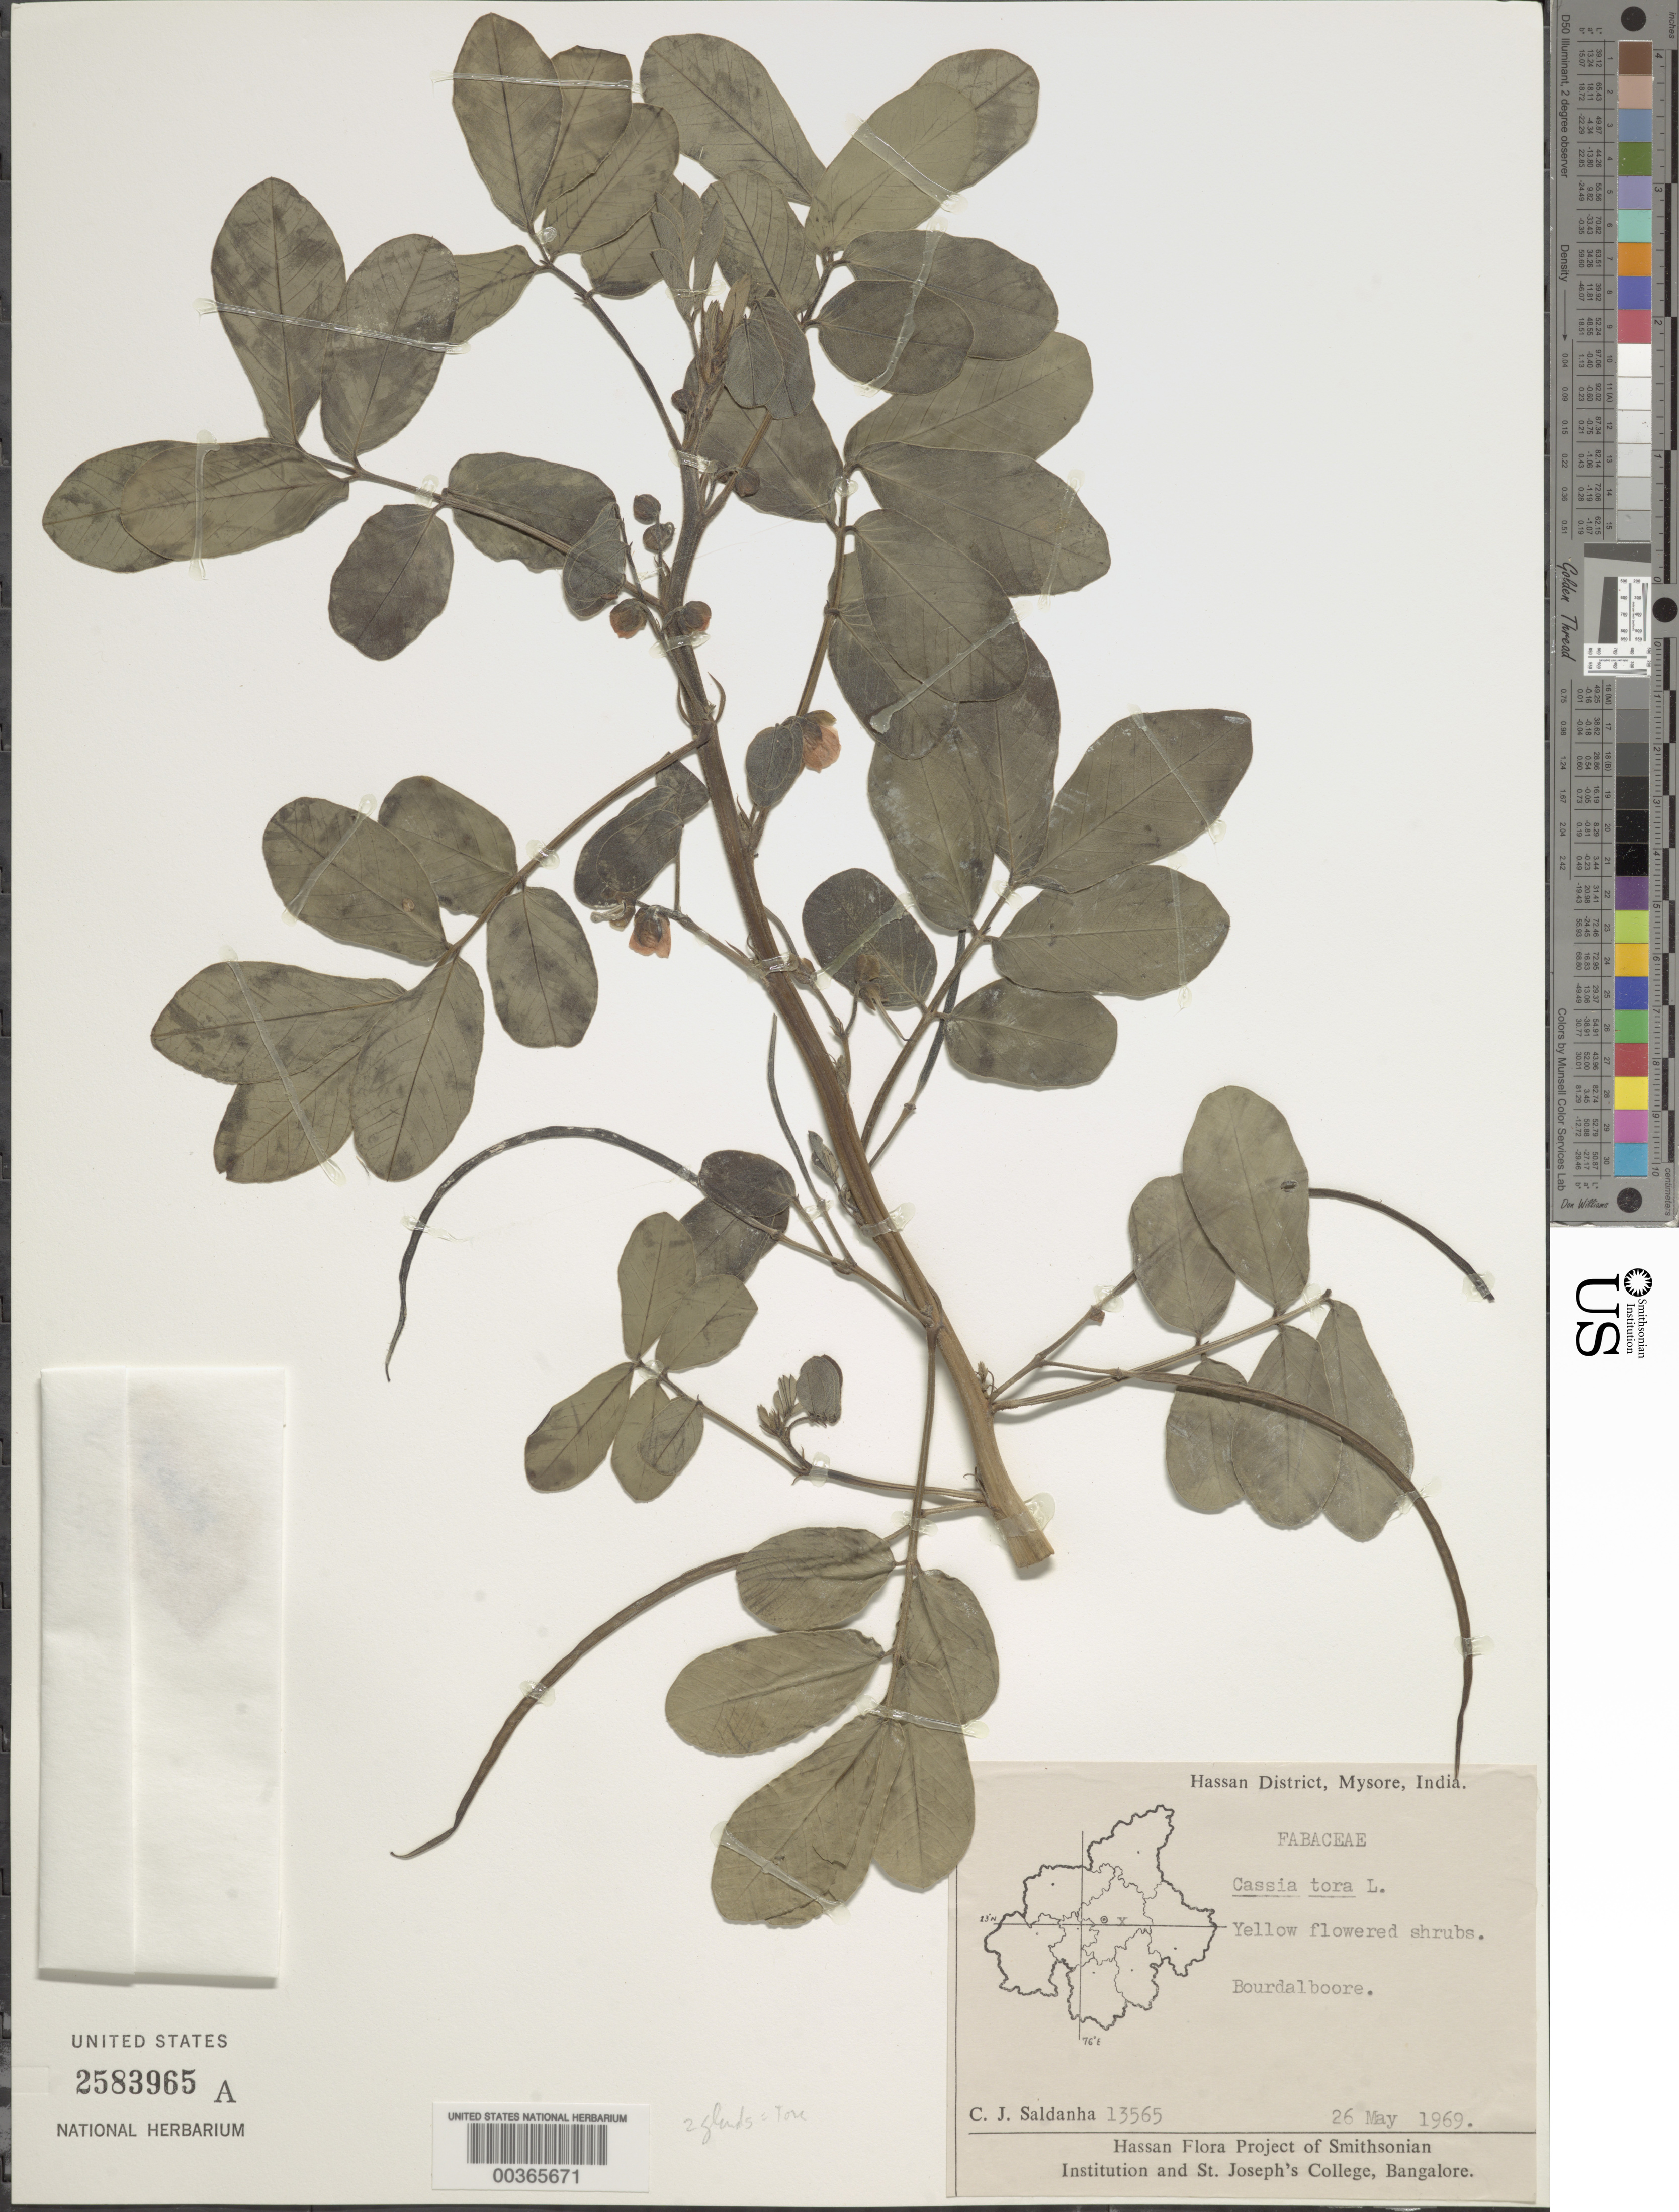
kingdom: Plantae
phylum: Tracheophyta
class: Magnoliopsida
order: Fabales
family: Fabaceae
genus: Senna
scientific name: Senna obtusifolia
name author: (L.) H.S. Irwin & Barneby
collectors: C. J. Saldanha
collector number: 13565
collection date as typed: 26 May 1969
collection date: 1969-05-26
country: India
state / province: Karnataka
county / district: Hassan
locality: Bourdalboore, mysore state [mysore state = karnataka.]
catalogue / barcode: US 2583965A